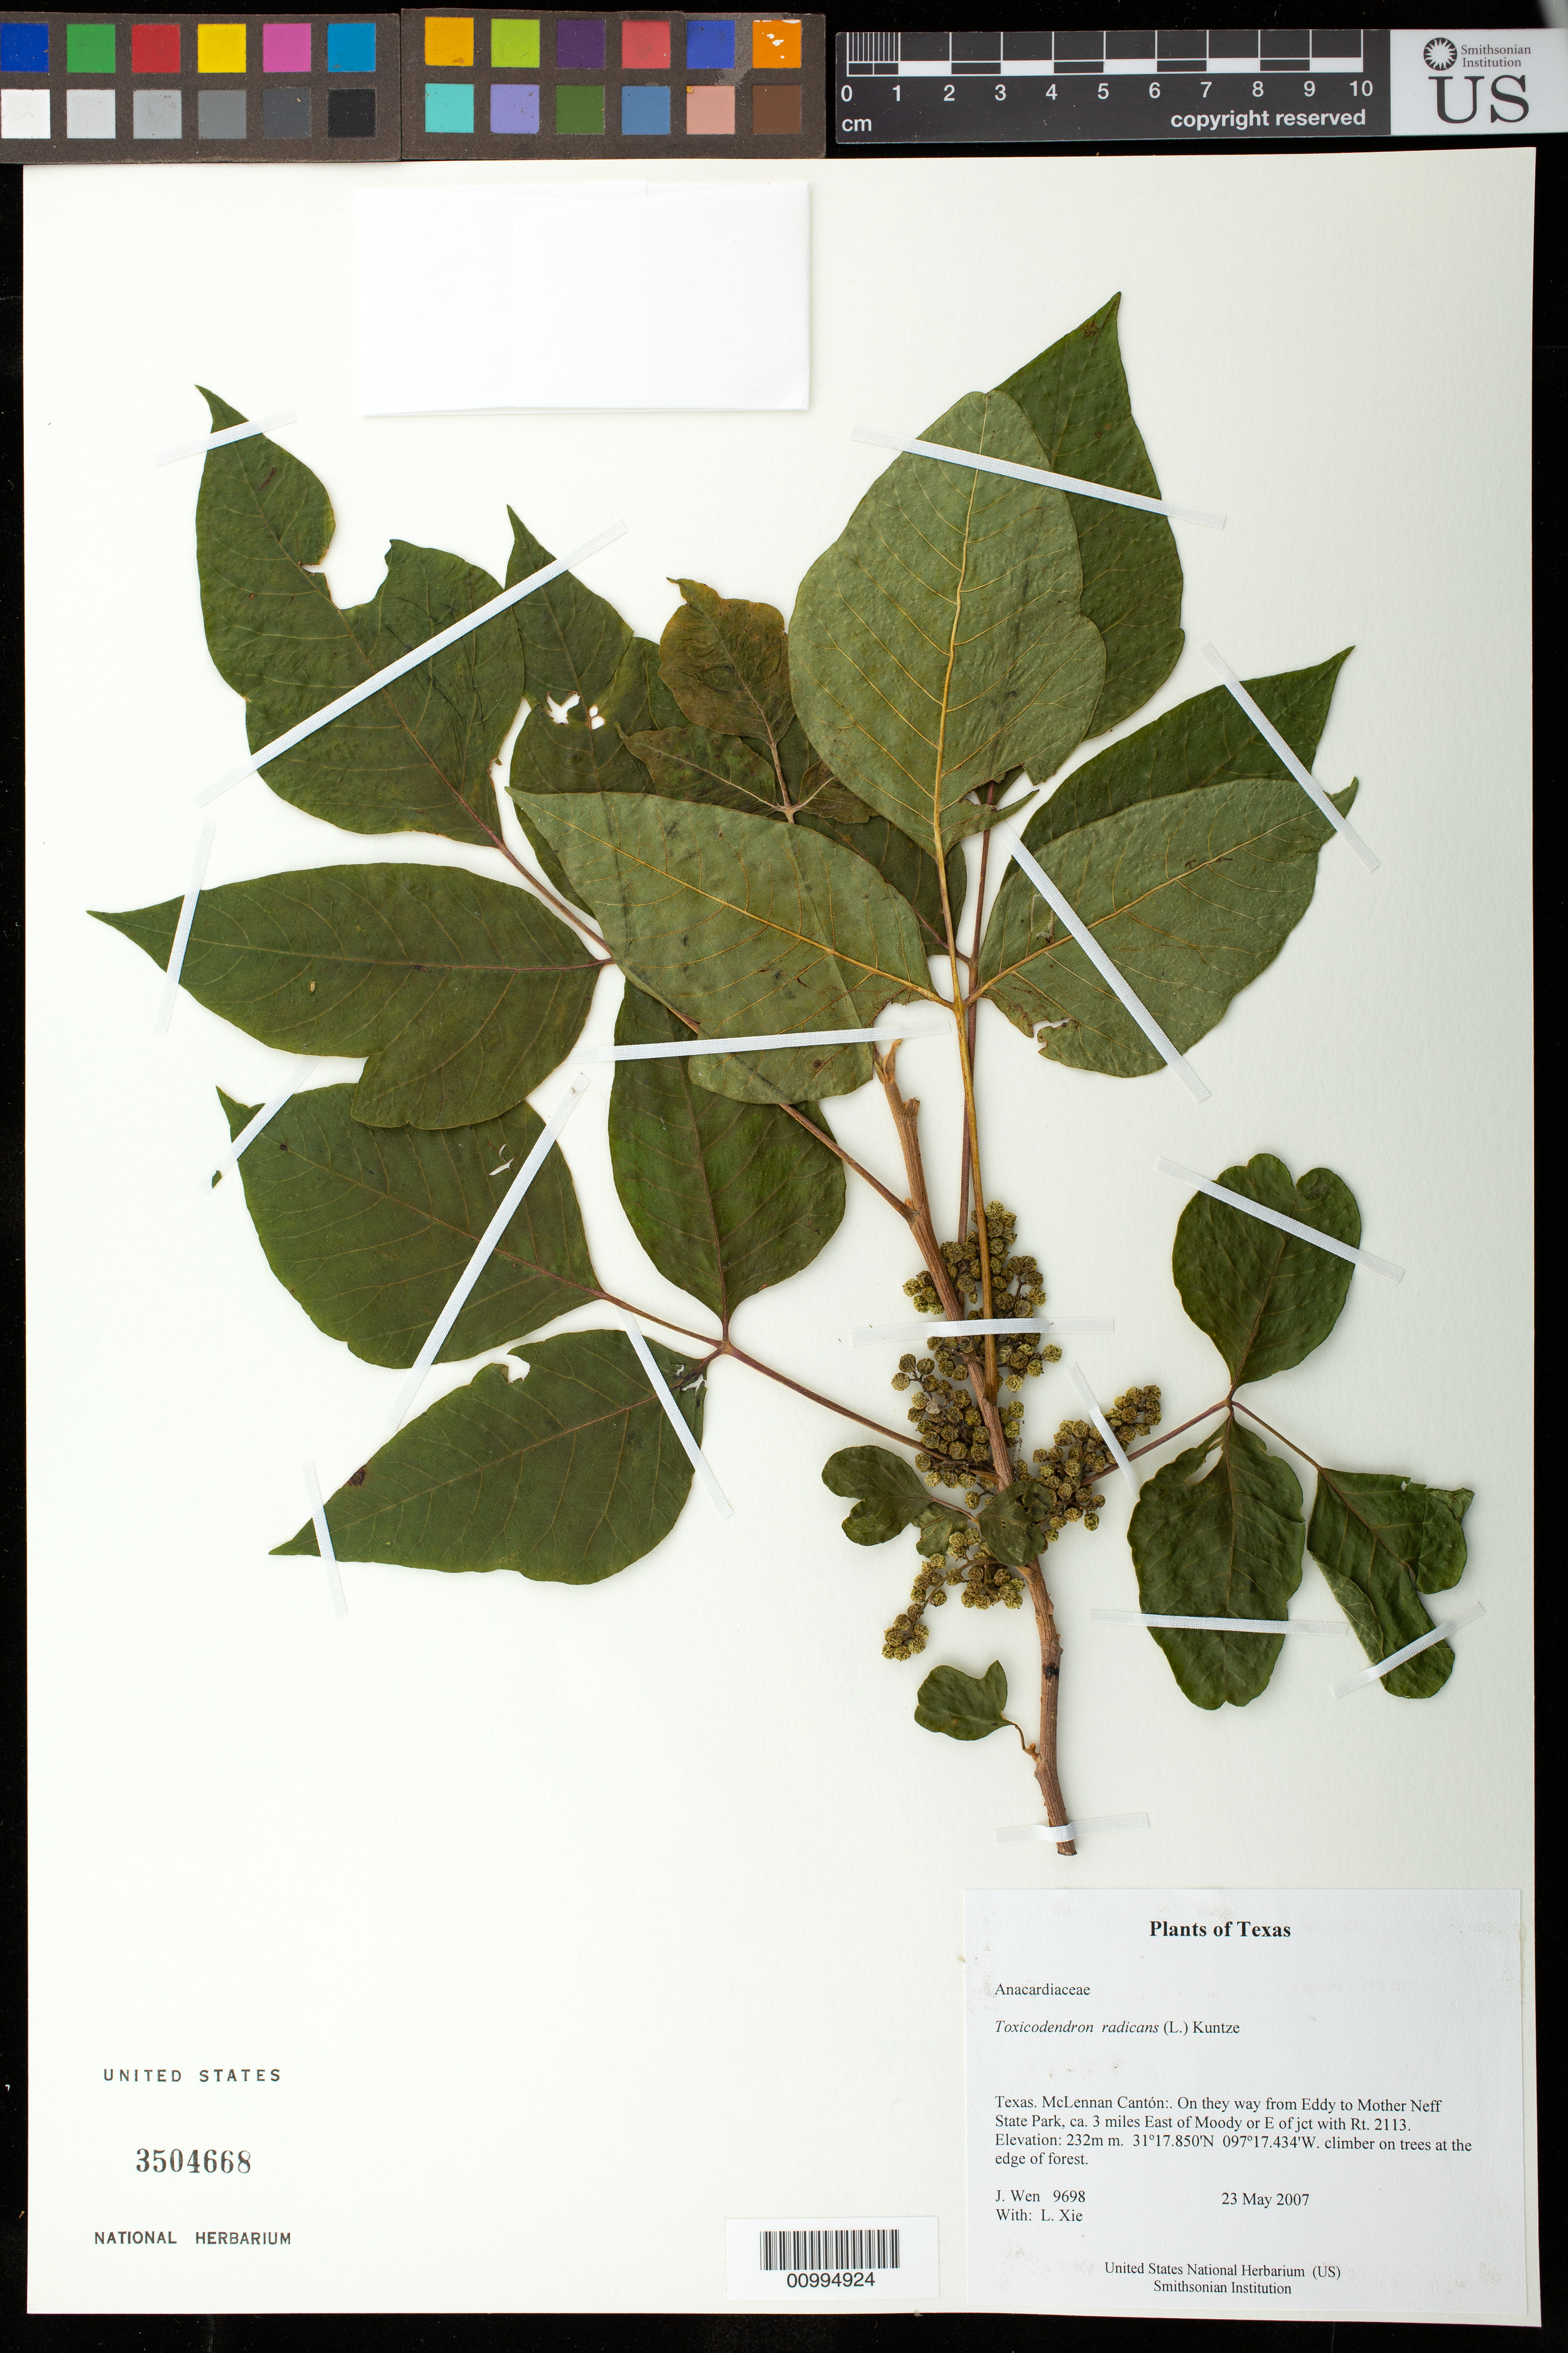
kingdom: Plantae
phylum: Tracheophyta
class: Magnoliopsida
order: Sapindales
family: Anacardiaceae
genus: Toxicodendron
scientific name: Toxicodendron radicans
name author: (L.) Kuntze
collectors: J. Wen & L. Xie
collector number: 9698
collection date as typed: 23 May 2007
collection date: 2007-05-23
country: United States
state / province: Texas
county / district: McLennan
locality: On they way from Eddy to Mother Neff State Park, ca. 3 miles East of Moody or E of jct with Rt. 2113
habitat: climber on trees at the edge of the forest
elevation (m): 232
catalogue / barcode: US 3504668